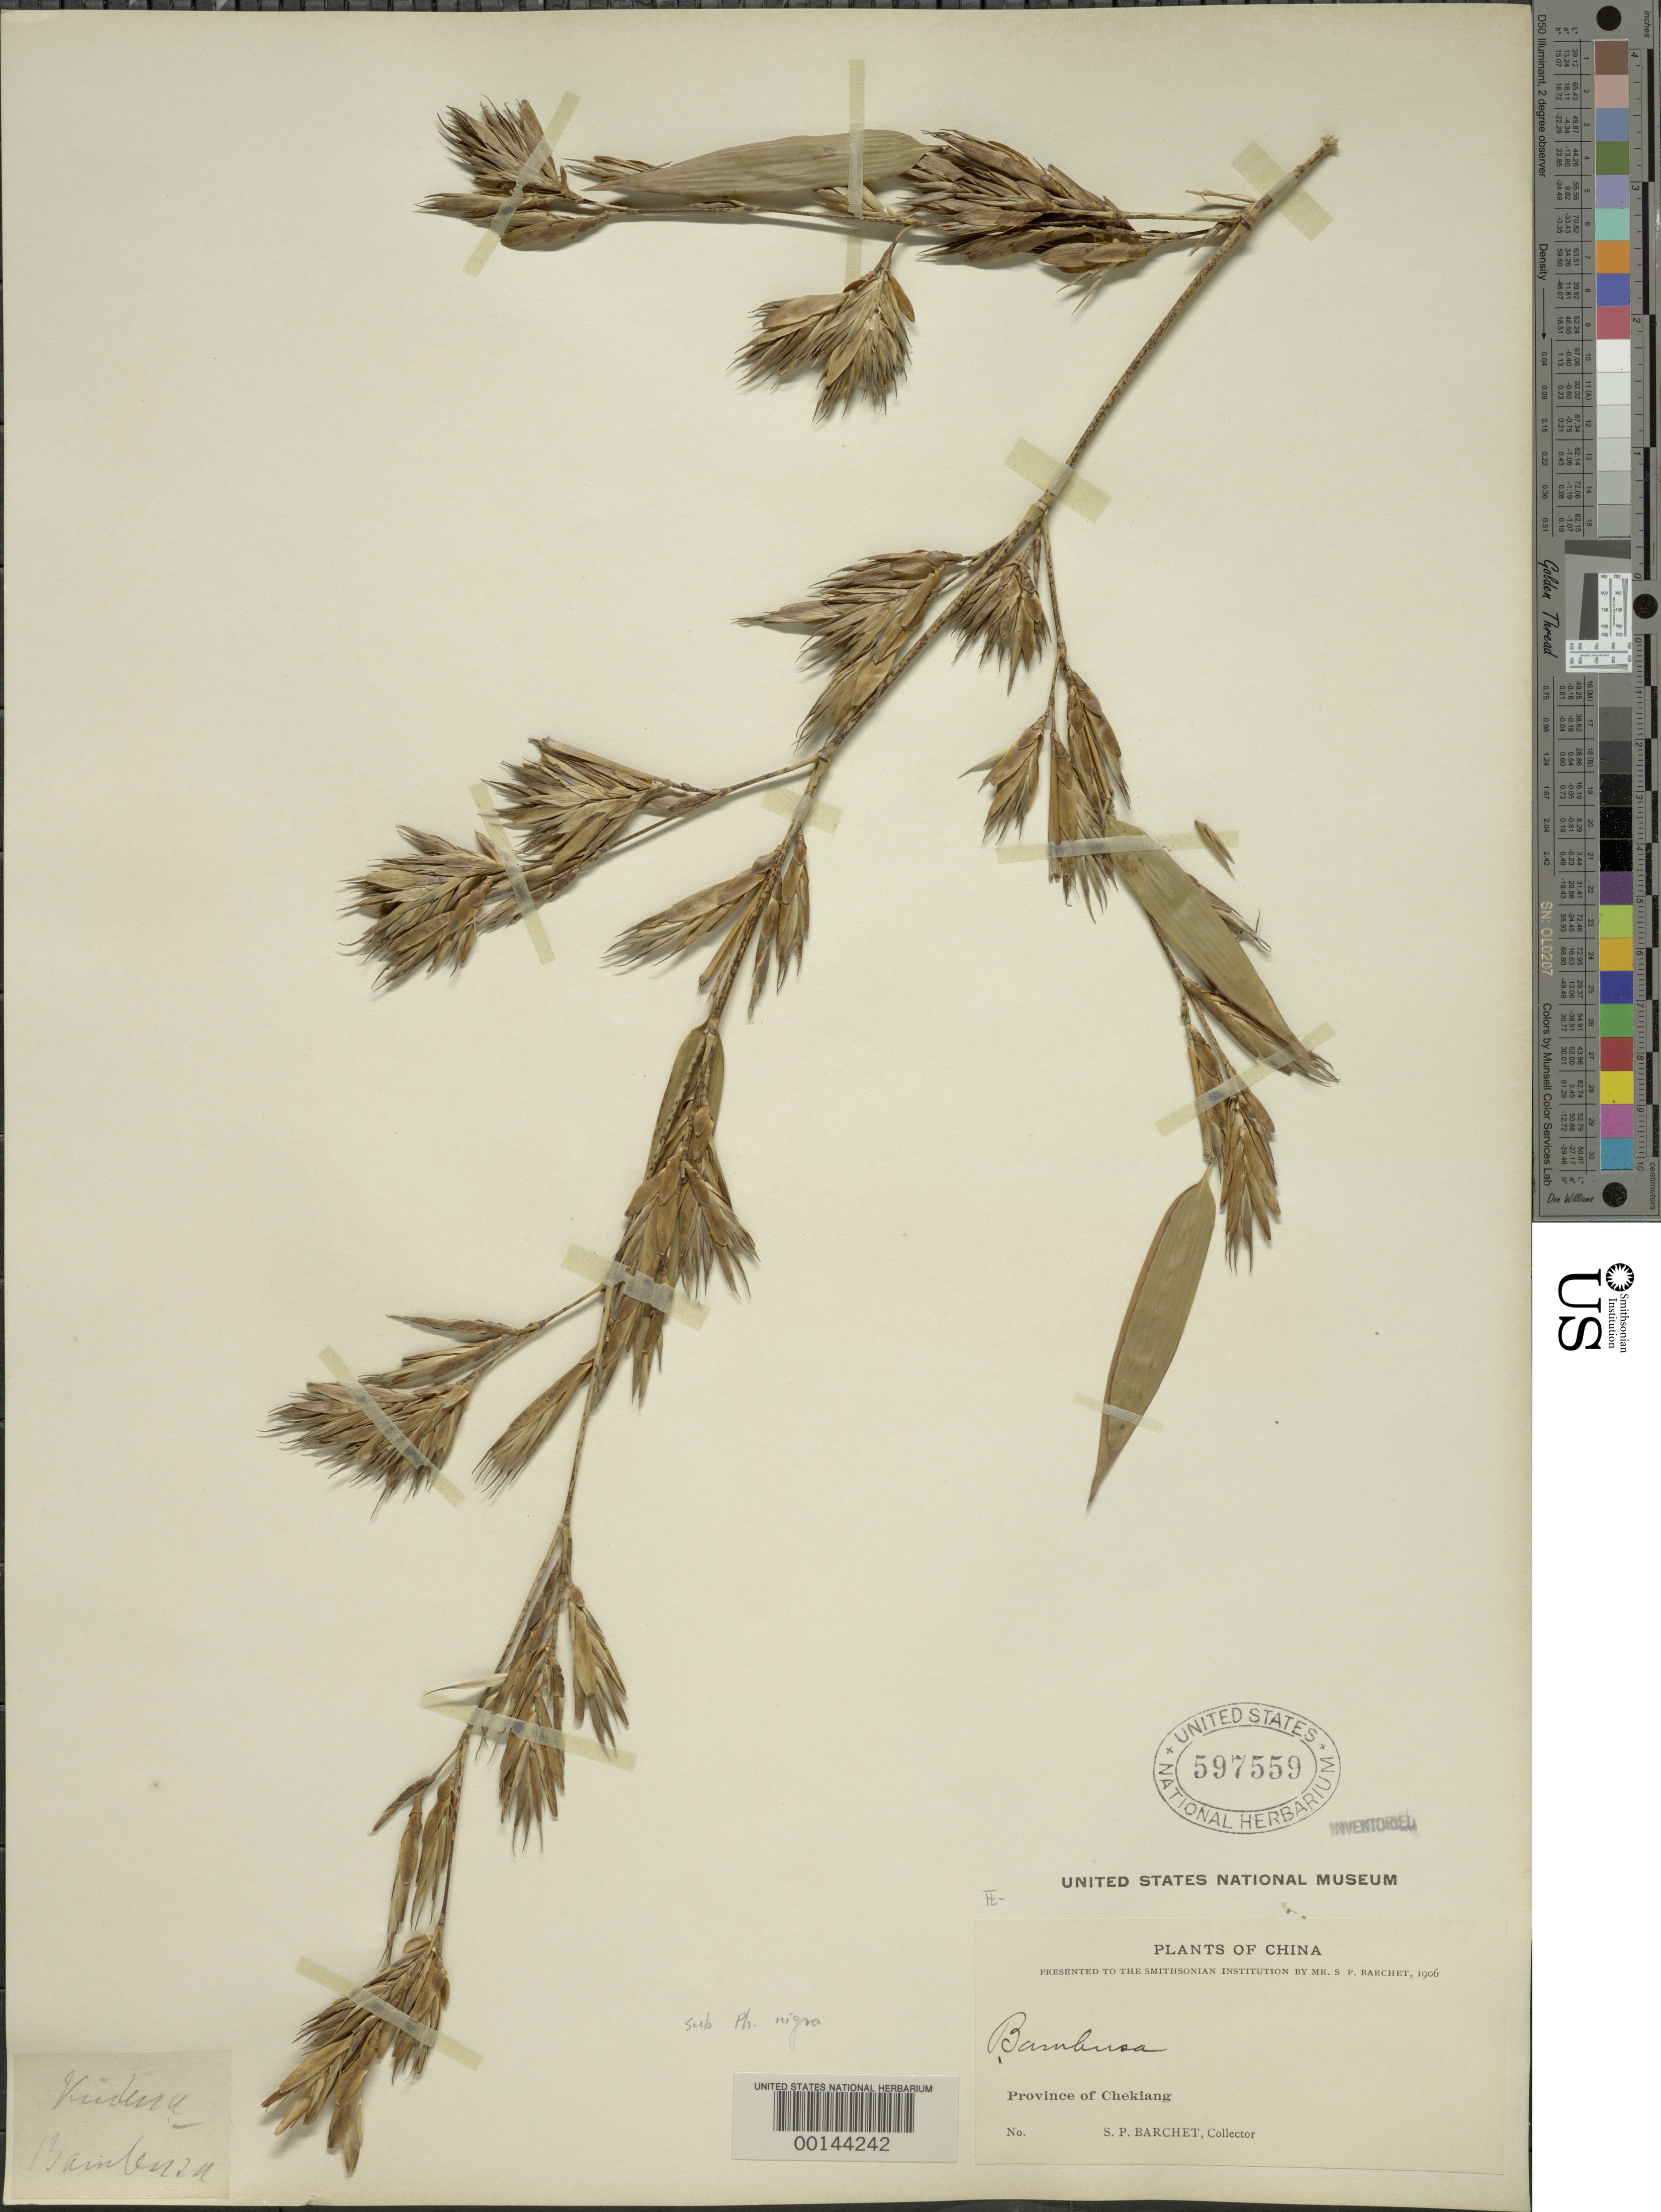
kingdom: Plantae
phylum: Tracheophyta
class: Liliopsida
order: Poales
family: Poaceae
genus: Phyllostachys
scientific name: Phyllostachys nigra var. henonis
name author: (Mitford) Stapf ex Rendle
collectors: S. P. Barchet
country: China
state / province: Zhejiang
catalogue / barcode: US 597559